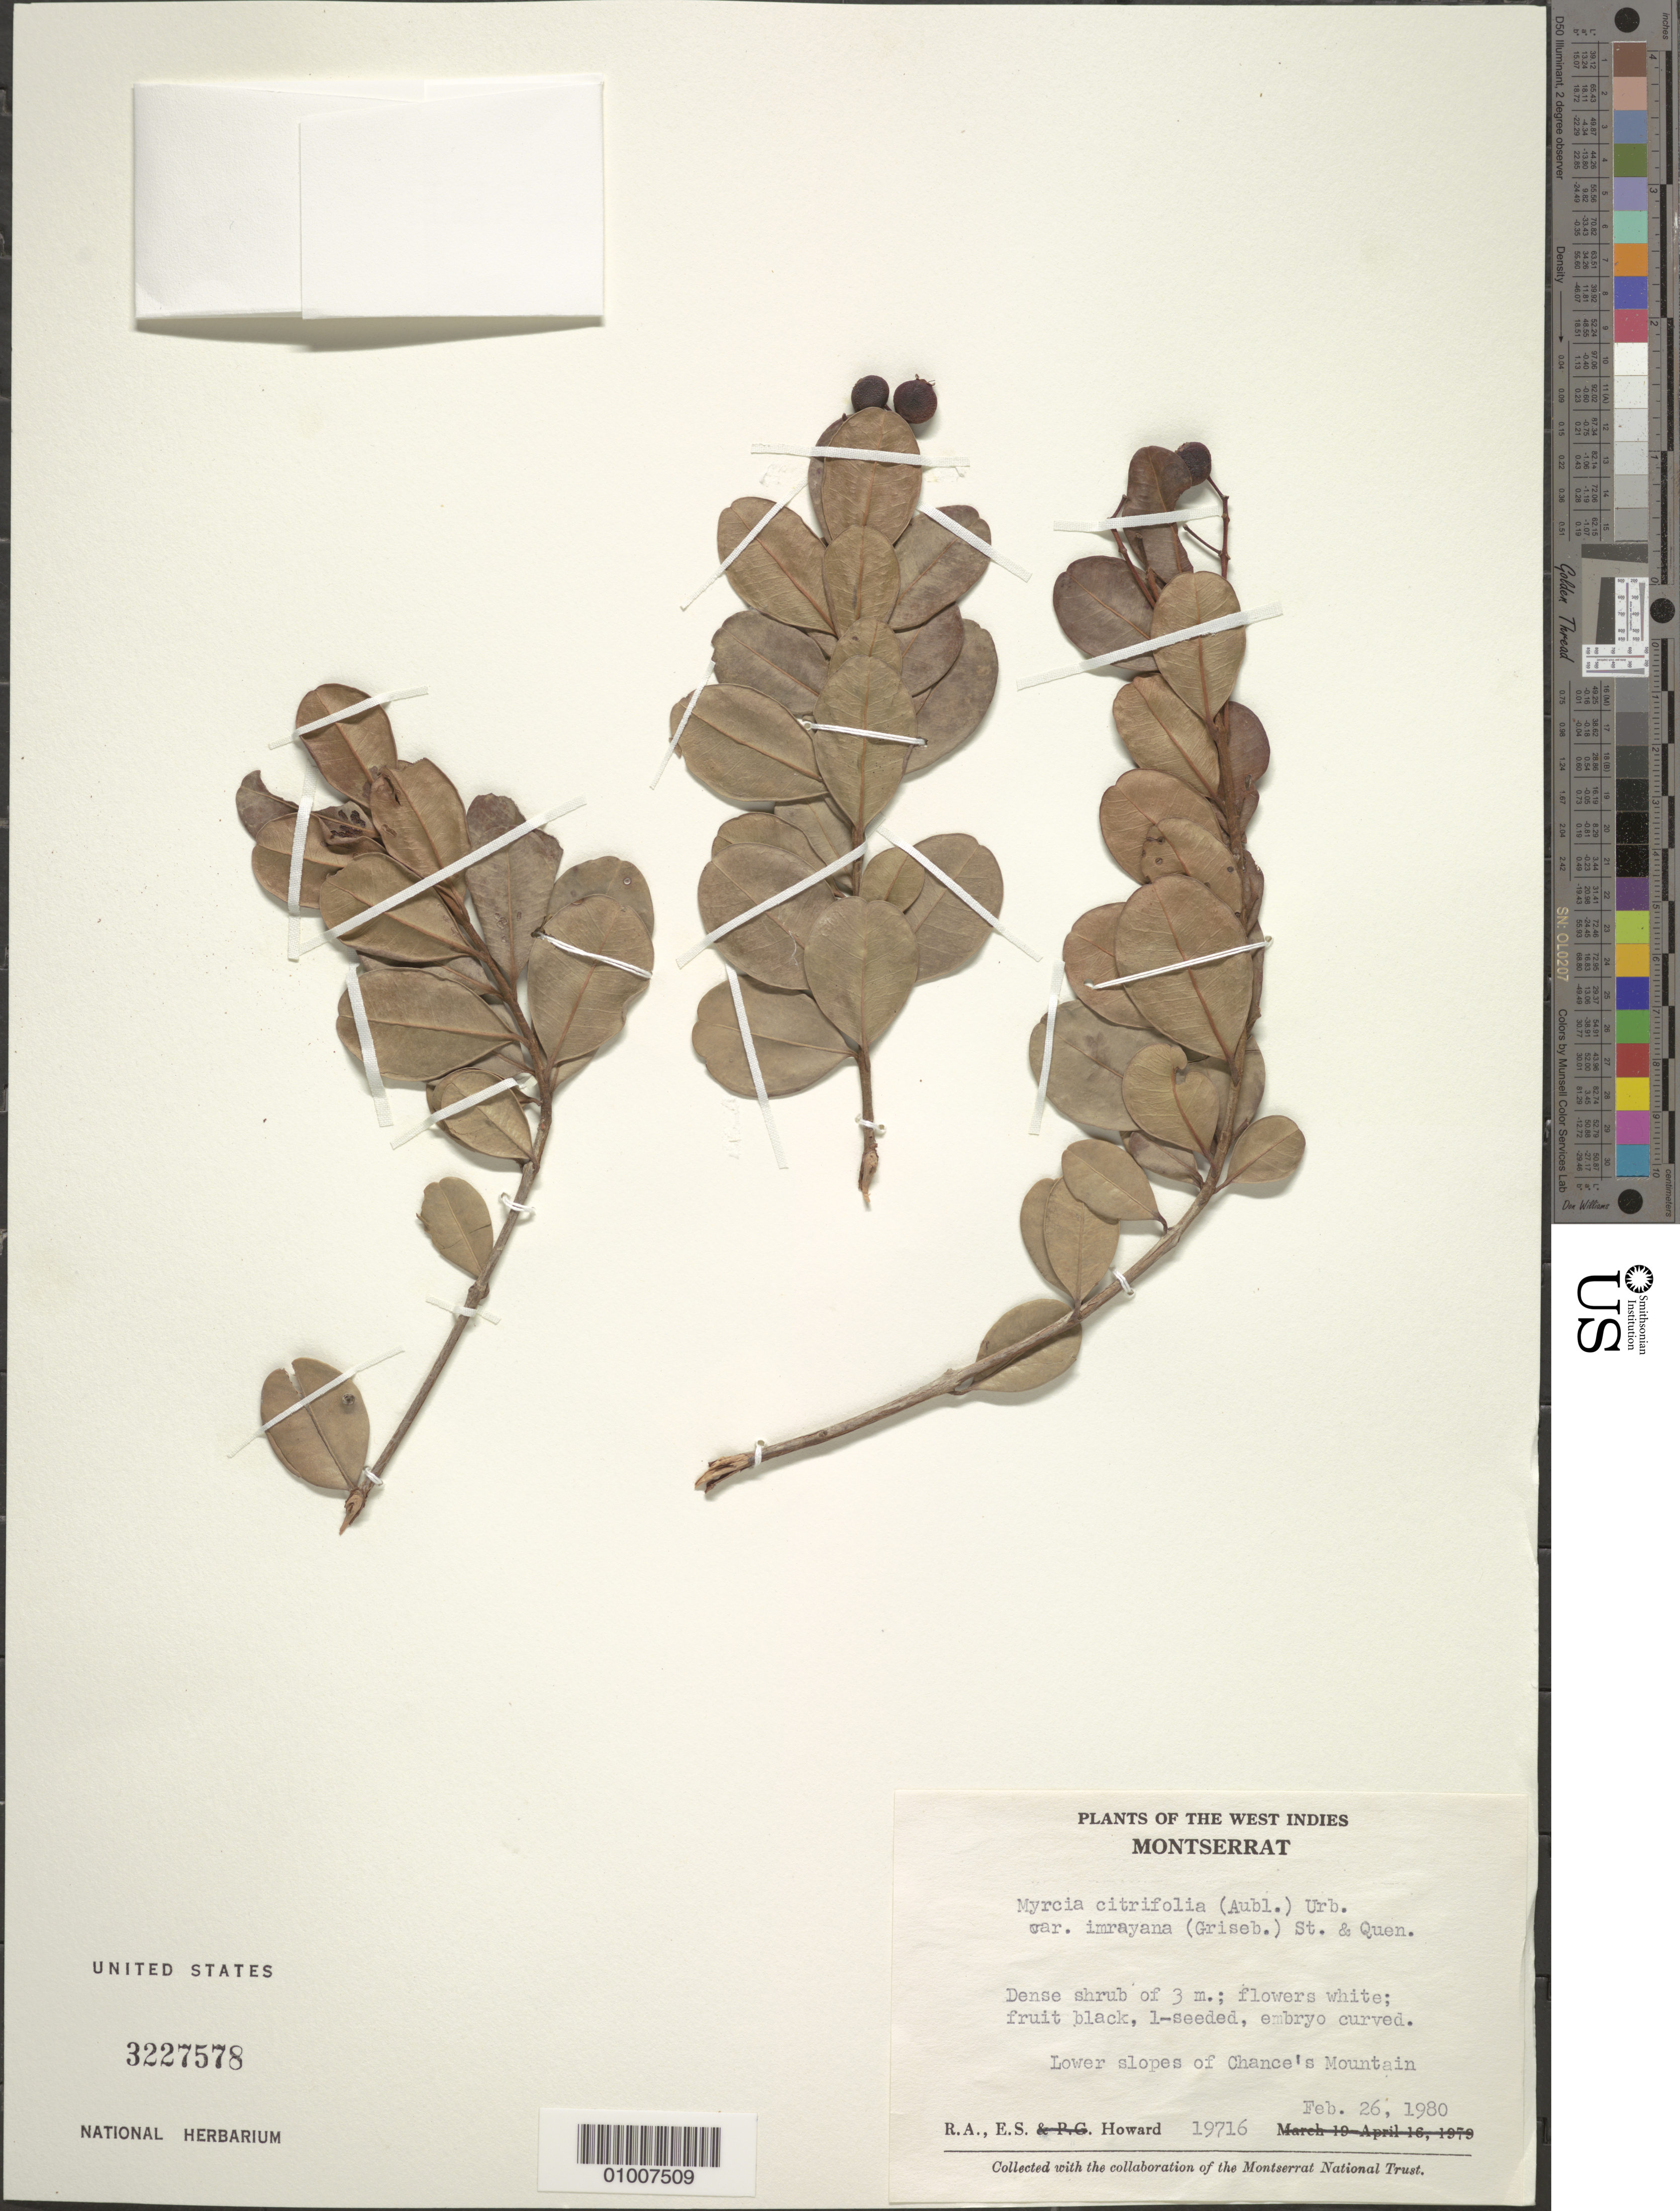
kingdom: Plantae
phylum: Tracheophyta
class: Magnoliopsida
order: Myrtales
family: Myrtaceae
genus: Myrcia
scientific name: Myrcia citrifolia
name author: (Aubl.) Urb.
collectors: R. A. Howard & E. S. Howard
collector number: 19716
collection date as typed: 26 Feb 1980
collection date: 1980-02-26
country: Montserrat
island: Montserrat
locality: Lower slopes of Chance's Mountain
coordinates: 0 N, 0 E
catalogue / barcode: US 3227578